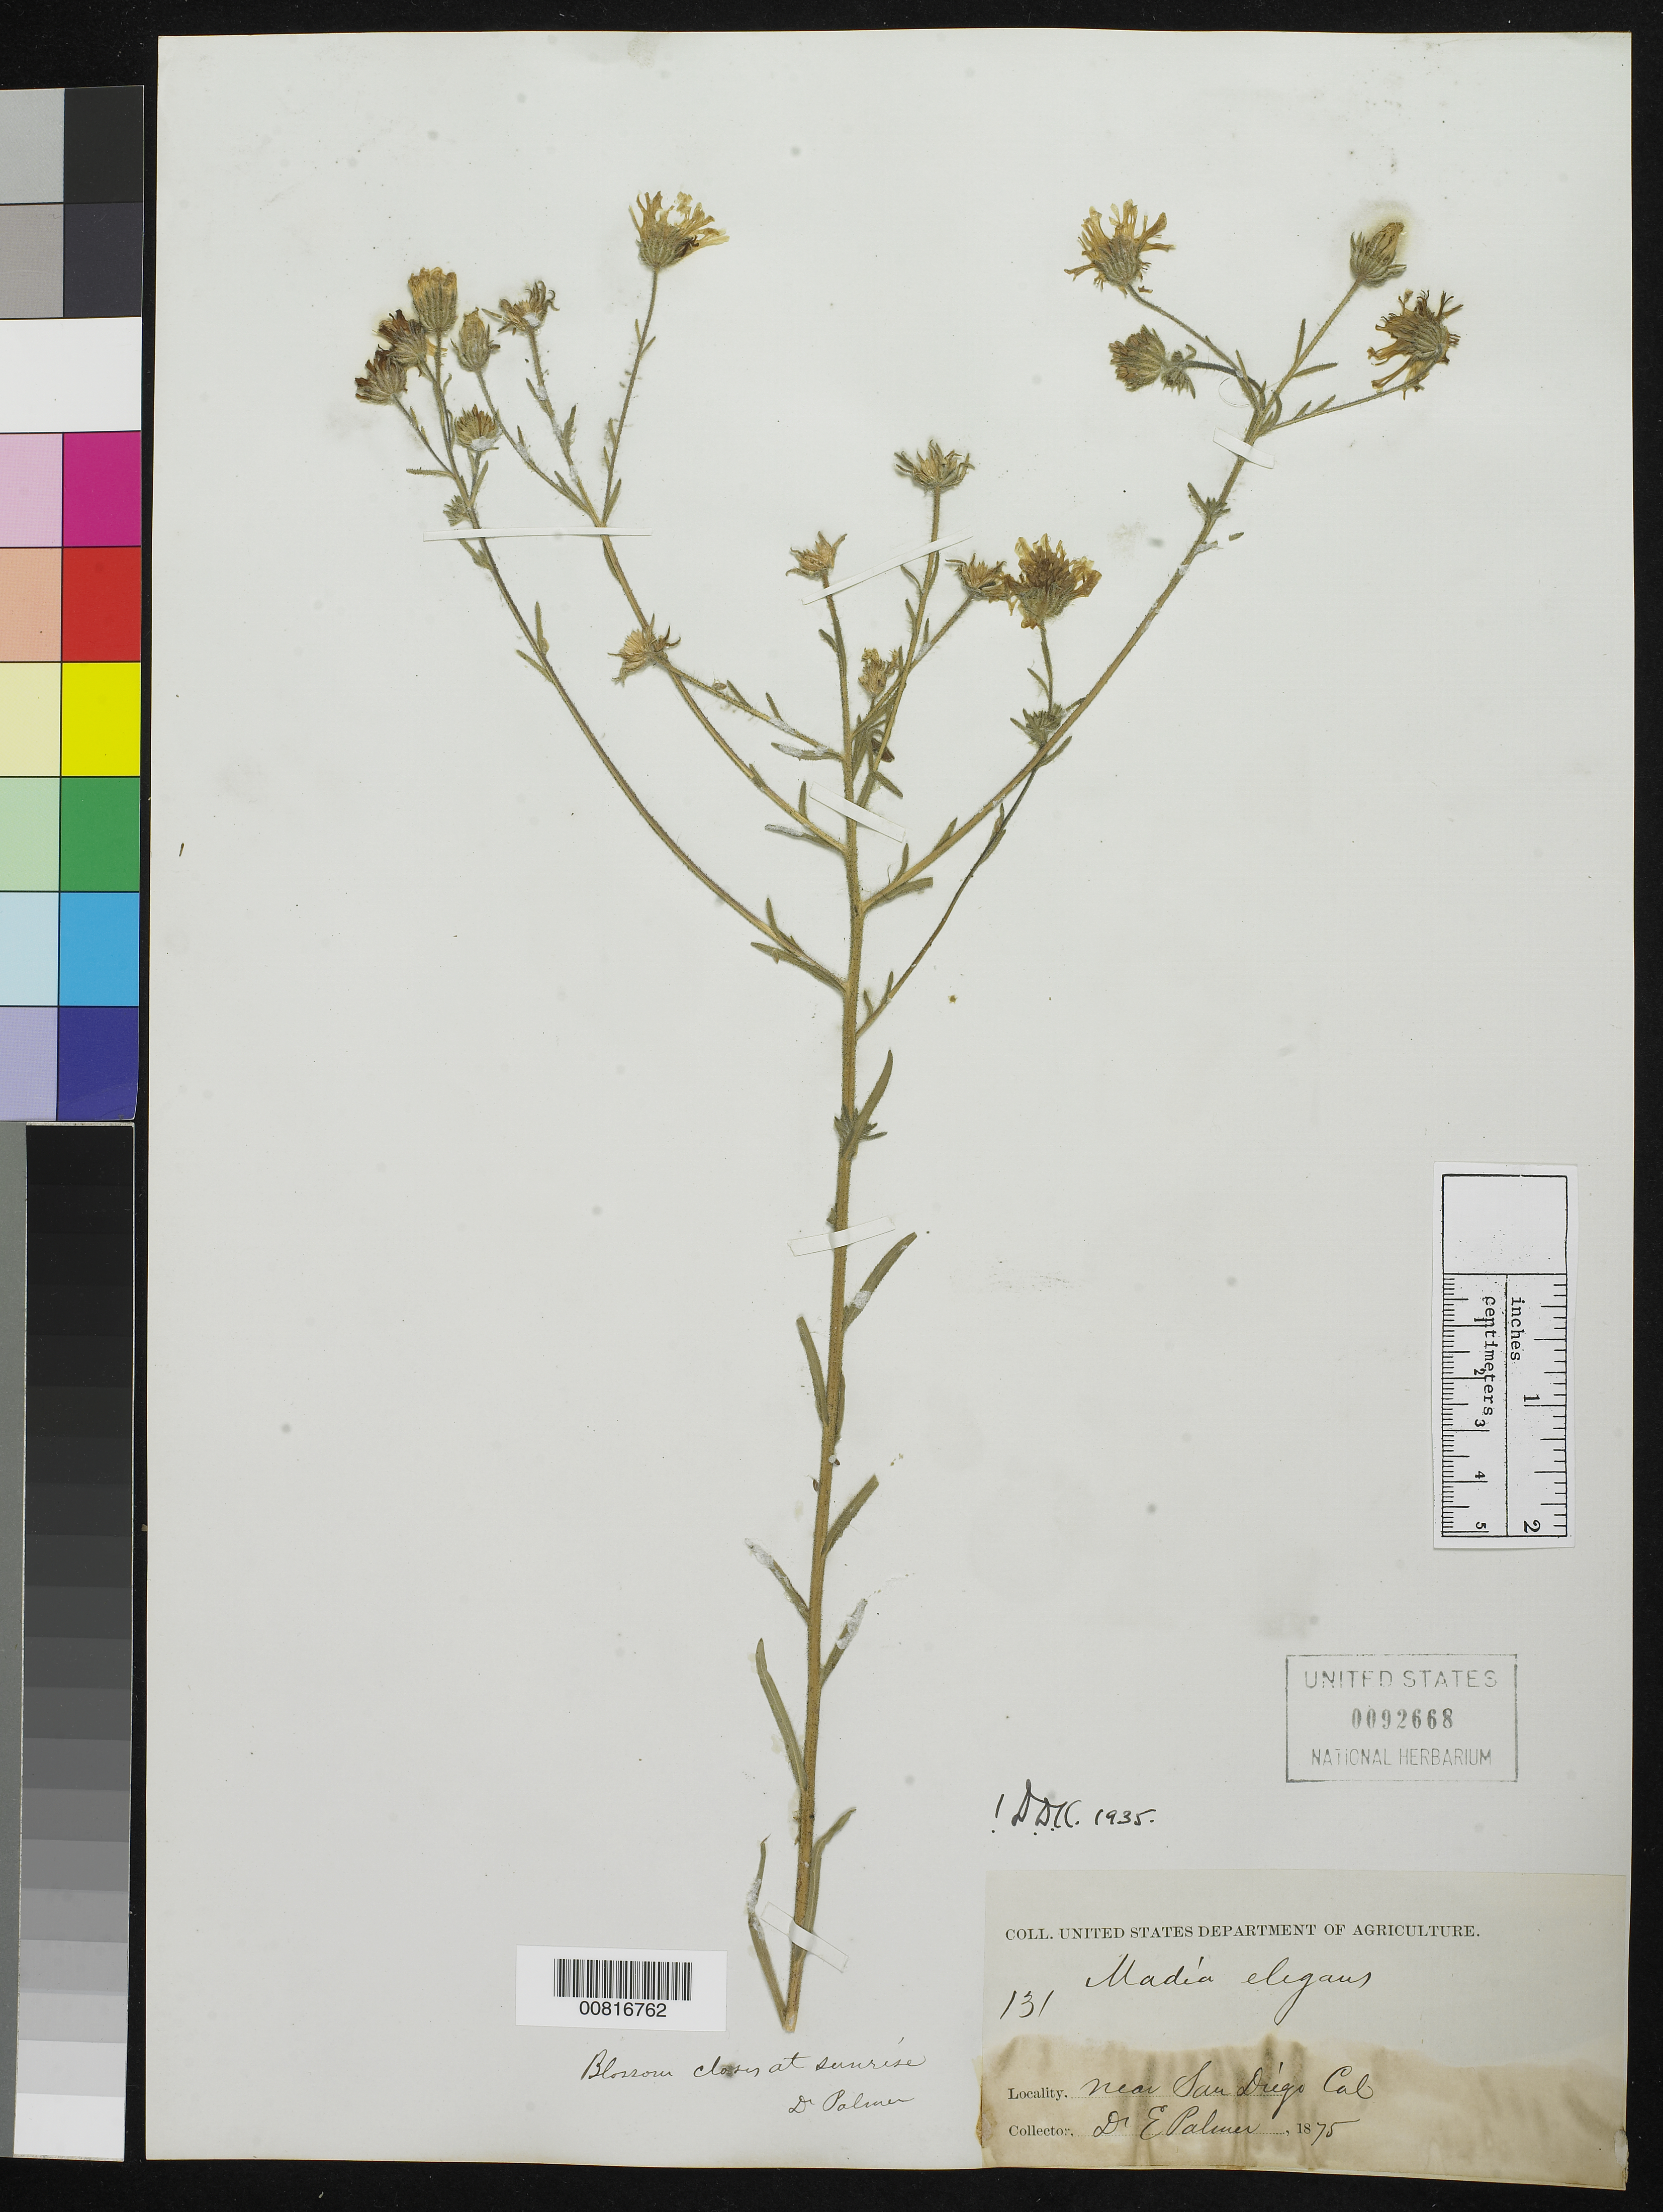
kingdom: Plantae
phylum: Tracheophyta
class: Magnoliopsida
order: Asterales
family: Asteraceae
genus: Madia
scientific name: Madia elegans subsp. elegans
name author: D. Don ex Lindl.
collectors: E. Palmer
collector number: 131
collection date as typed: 1875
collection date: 1875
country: United States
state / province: California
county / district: San Diego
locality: Near San Diego, California.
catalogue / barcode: US 92668